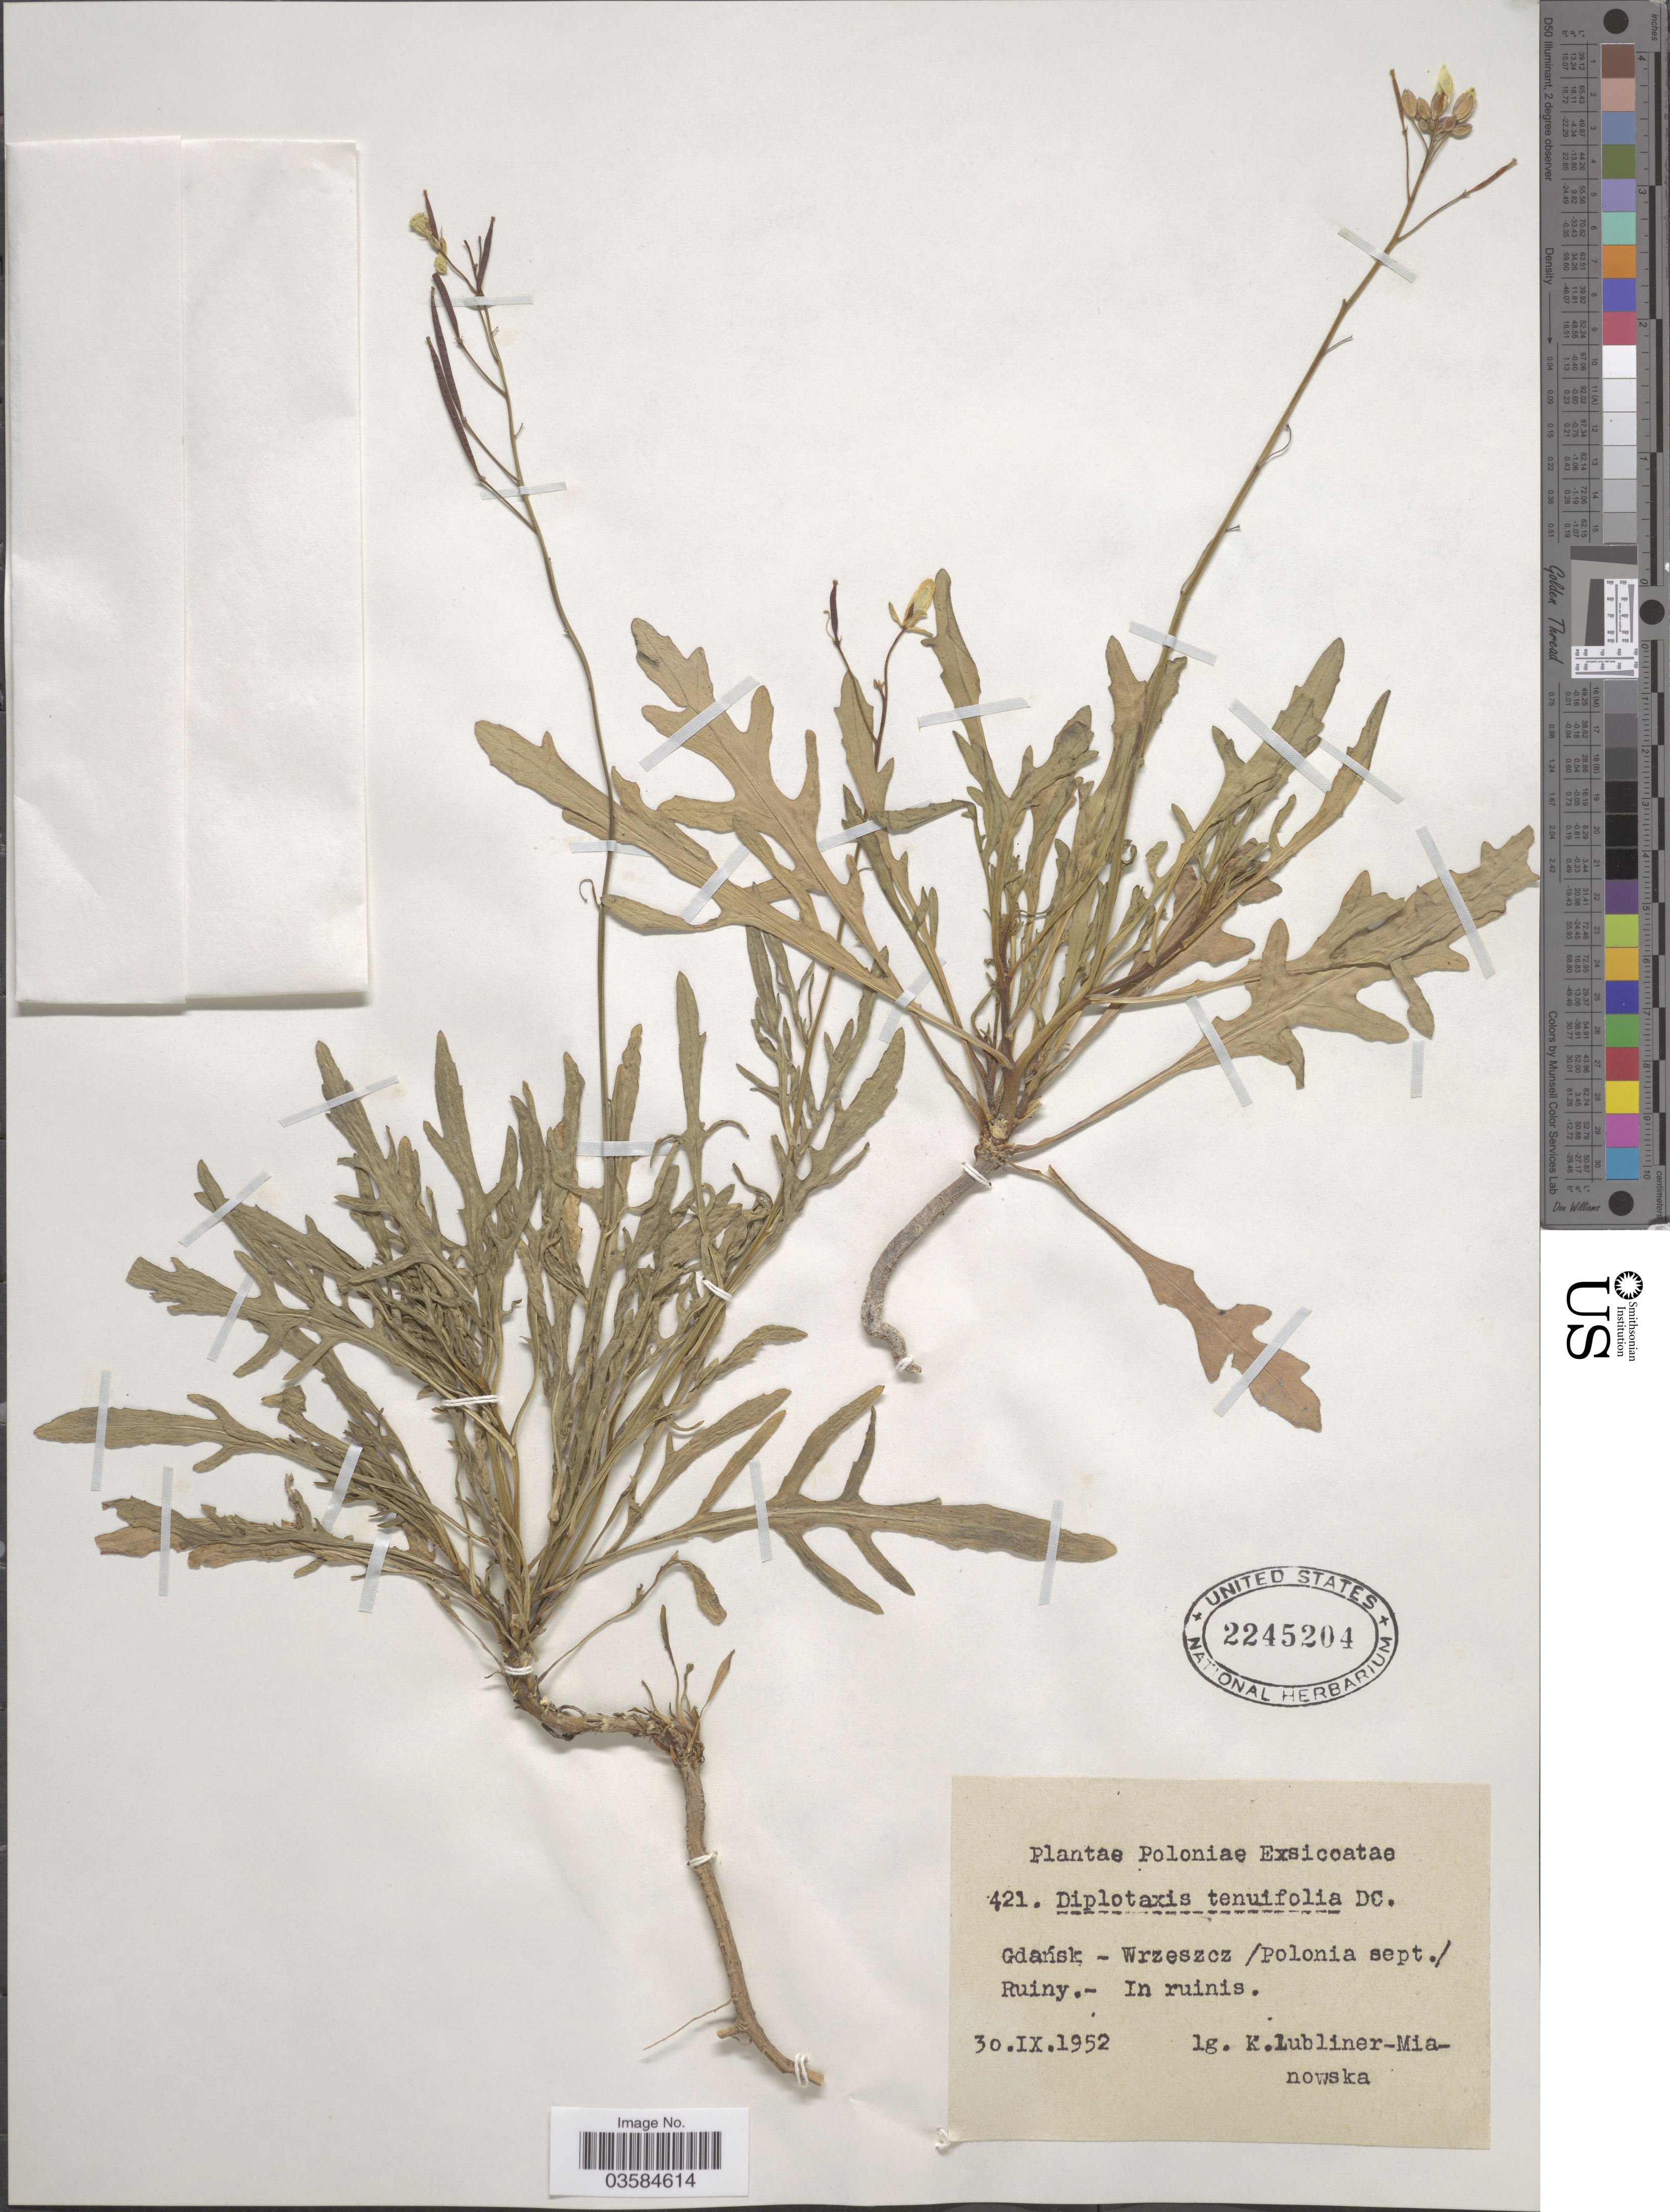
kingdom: Plantae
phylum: Tracheophyta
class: Magnoliopsida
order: Brassicales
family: Brassicaceae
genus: Diplotaxis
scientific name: Diplotaxis tenuifolia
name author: (L.) DC.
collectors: K. Lubliner-Mianowska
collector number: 421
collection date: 1952-09-30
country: Poland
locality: Gdańsk - Wrzeszcz/Polonia sept./Ruiny.- In ruinis.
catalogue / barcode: US 2245204